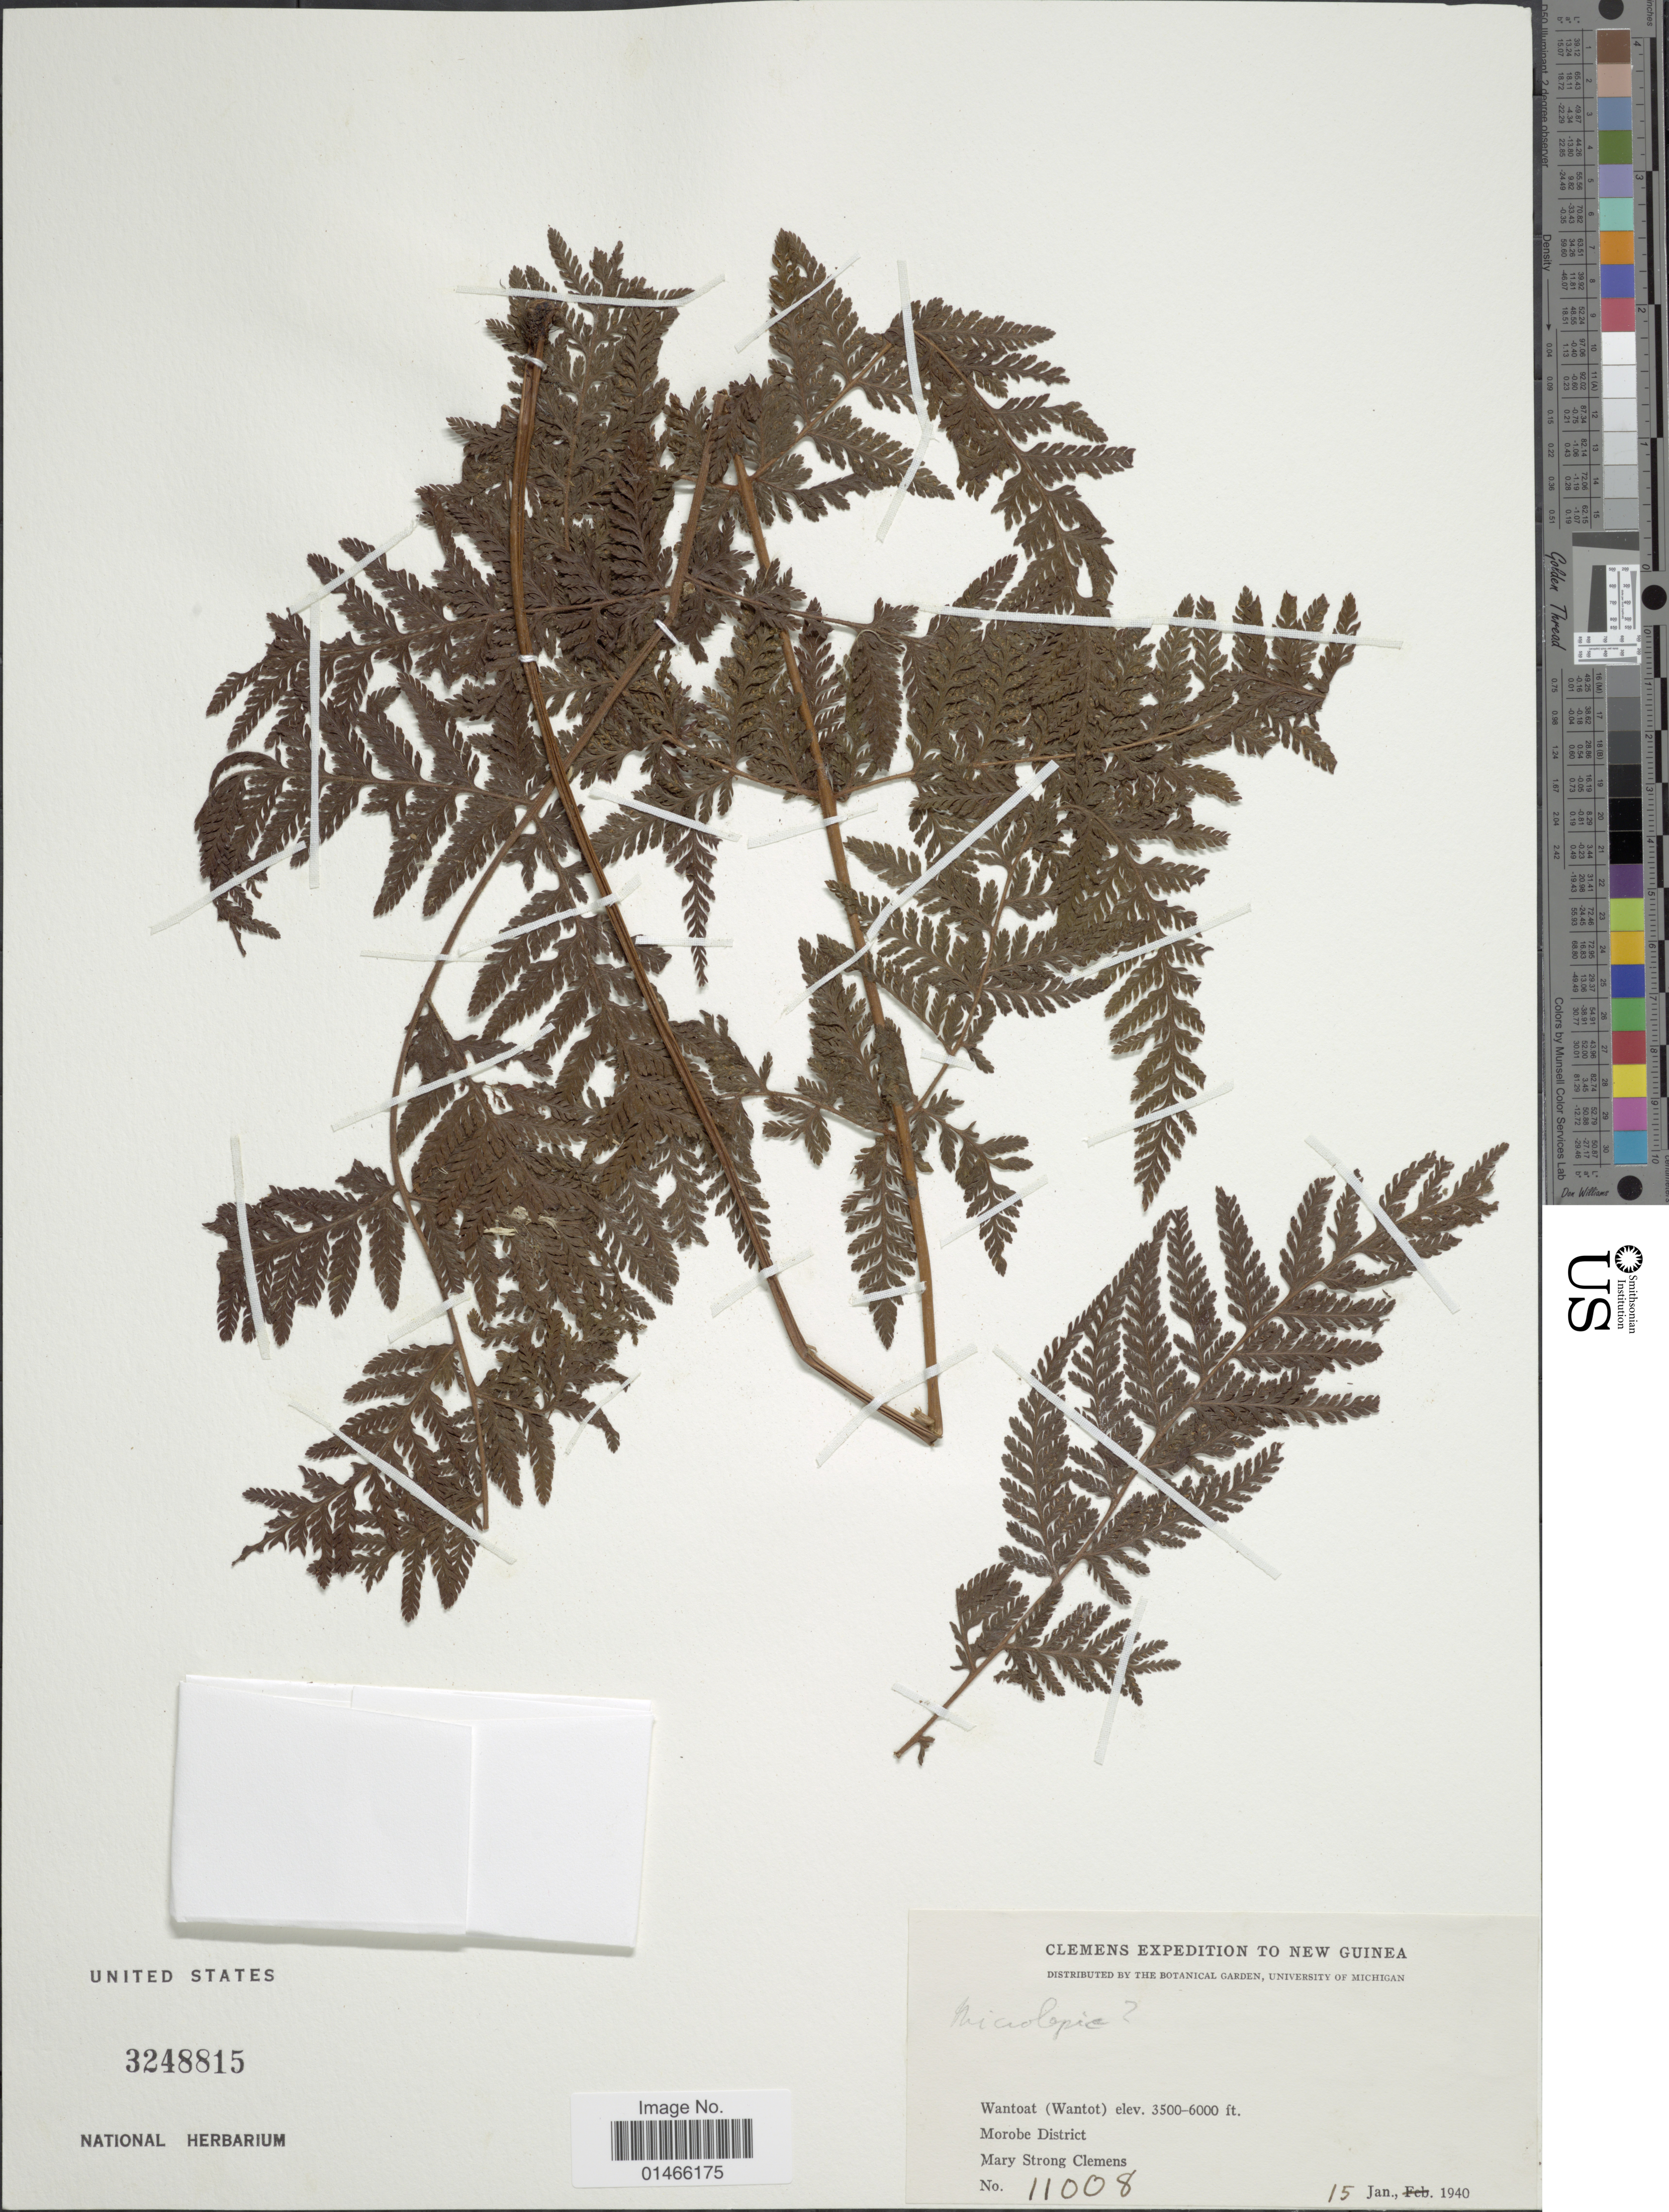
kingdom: Plantae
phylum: Tracheophyta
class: Polypodiopsida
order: Polypodiales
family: Dennstaedtiaceae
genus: Microlepia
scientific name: Microlepia sp.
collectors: M. S. Clemens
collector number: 11008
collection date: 1940-01-15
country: Papua New Guinea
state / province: Morobe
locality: Wantoat (Wantot). Morobe District.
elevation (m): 1067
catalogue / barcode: US 3248815